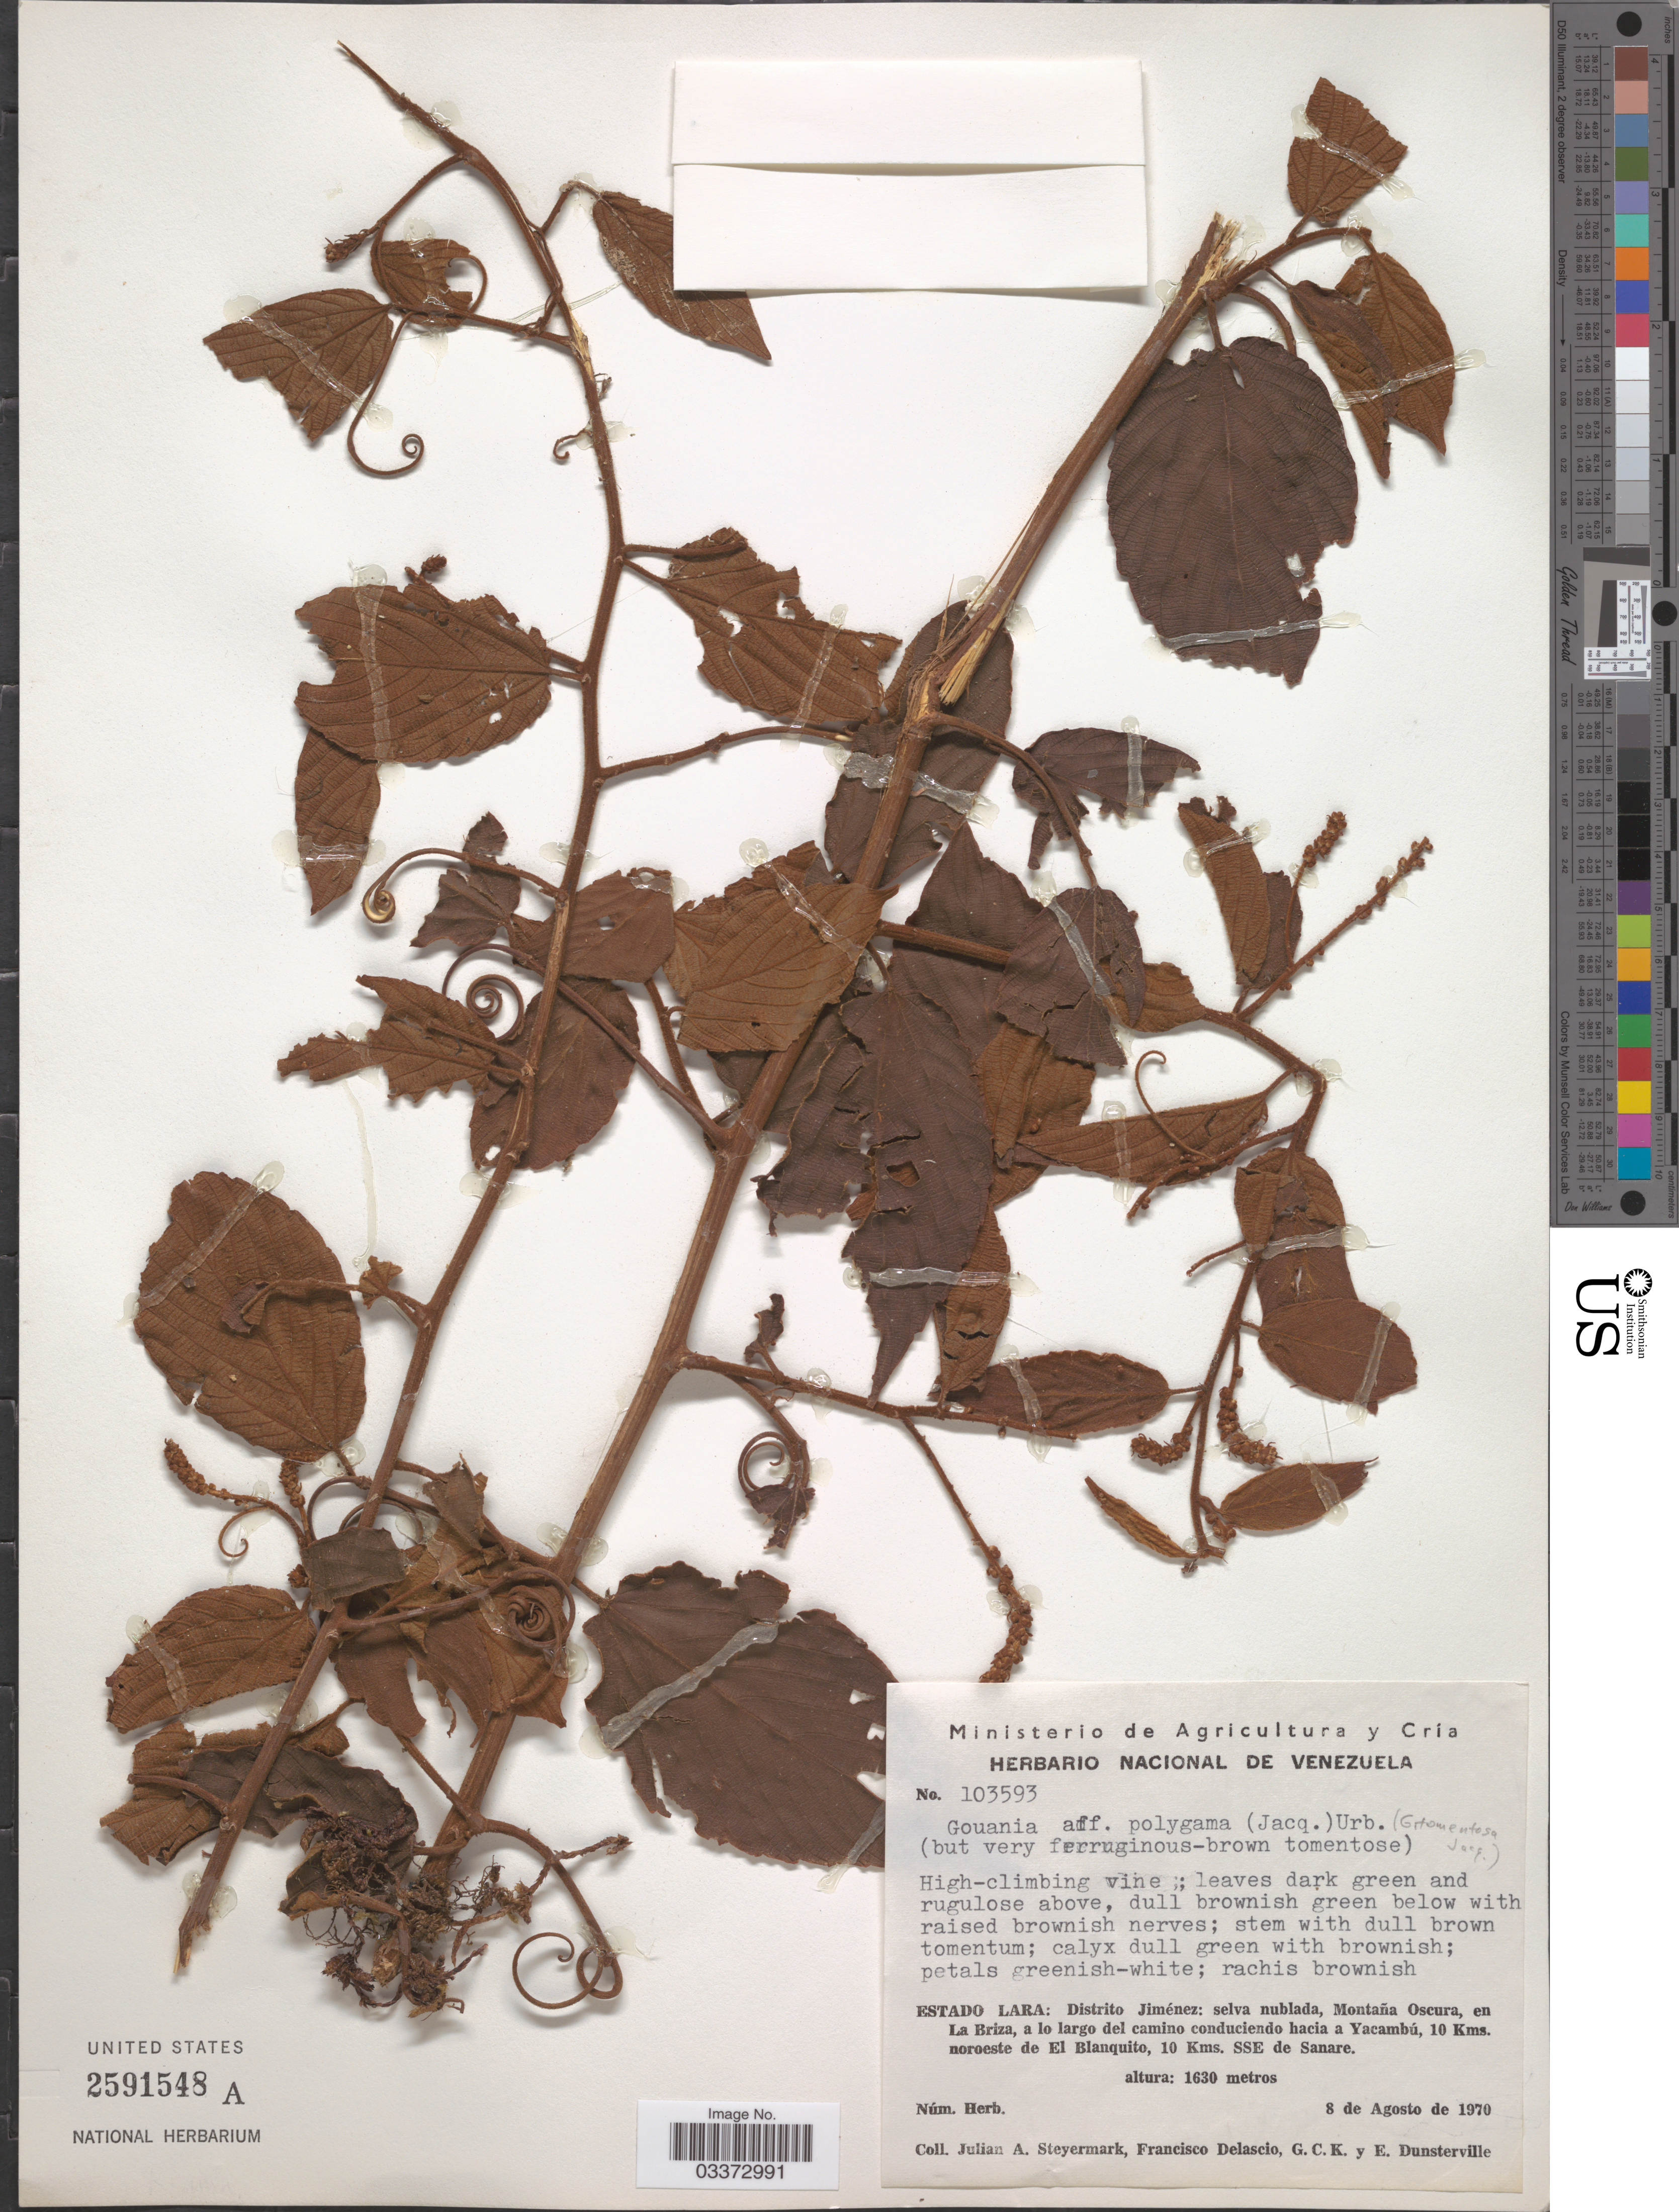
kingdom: Plantae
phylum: Tracheophyta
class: Magnoliopsida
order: Rosales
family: Rhamnaceae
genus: Gouania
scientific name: Gouania polygama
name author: (Jacq.) Urb.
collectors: J. Steyermark, F. Delascio, G. C. K. Dunsterville & E. Dunsterville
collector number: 103593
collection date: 1970-08-08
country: Venezuela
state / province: Lara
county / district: Jiménez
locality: Distrito Jiménez: selva nublada, Montaña Oscura, en La Briza, a lo largo del camino conduciendo hacia a Yacambú, 10 Kms. noroeste de El Blanquito, 10 Kms. SSE de Sanare.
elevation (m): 1630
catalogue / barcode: US 2591548A